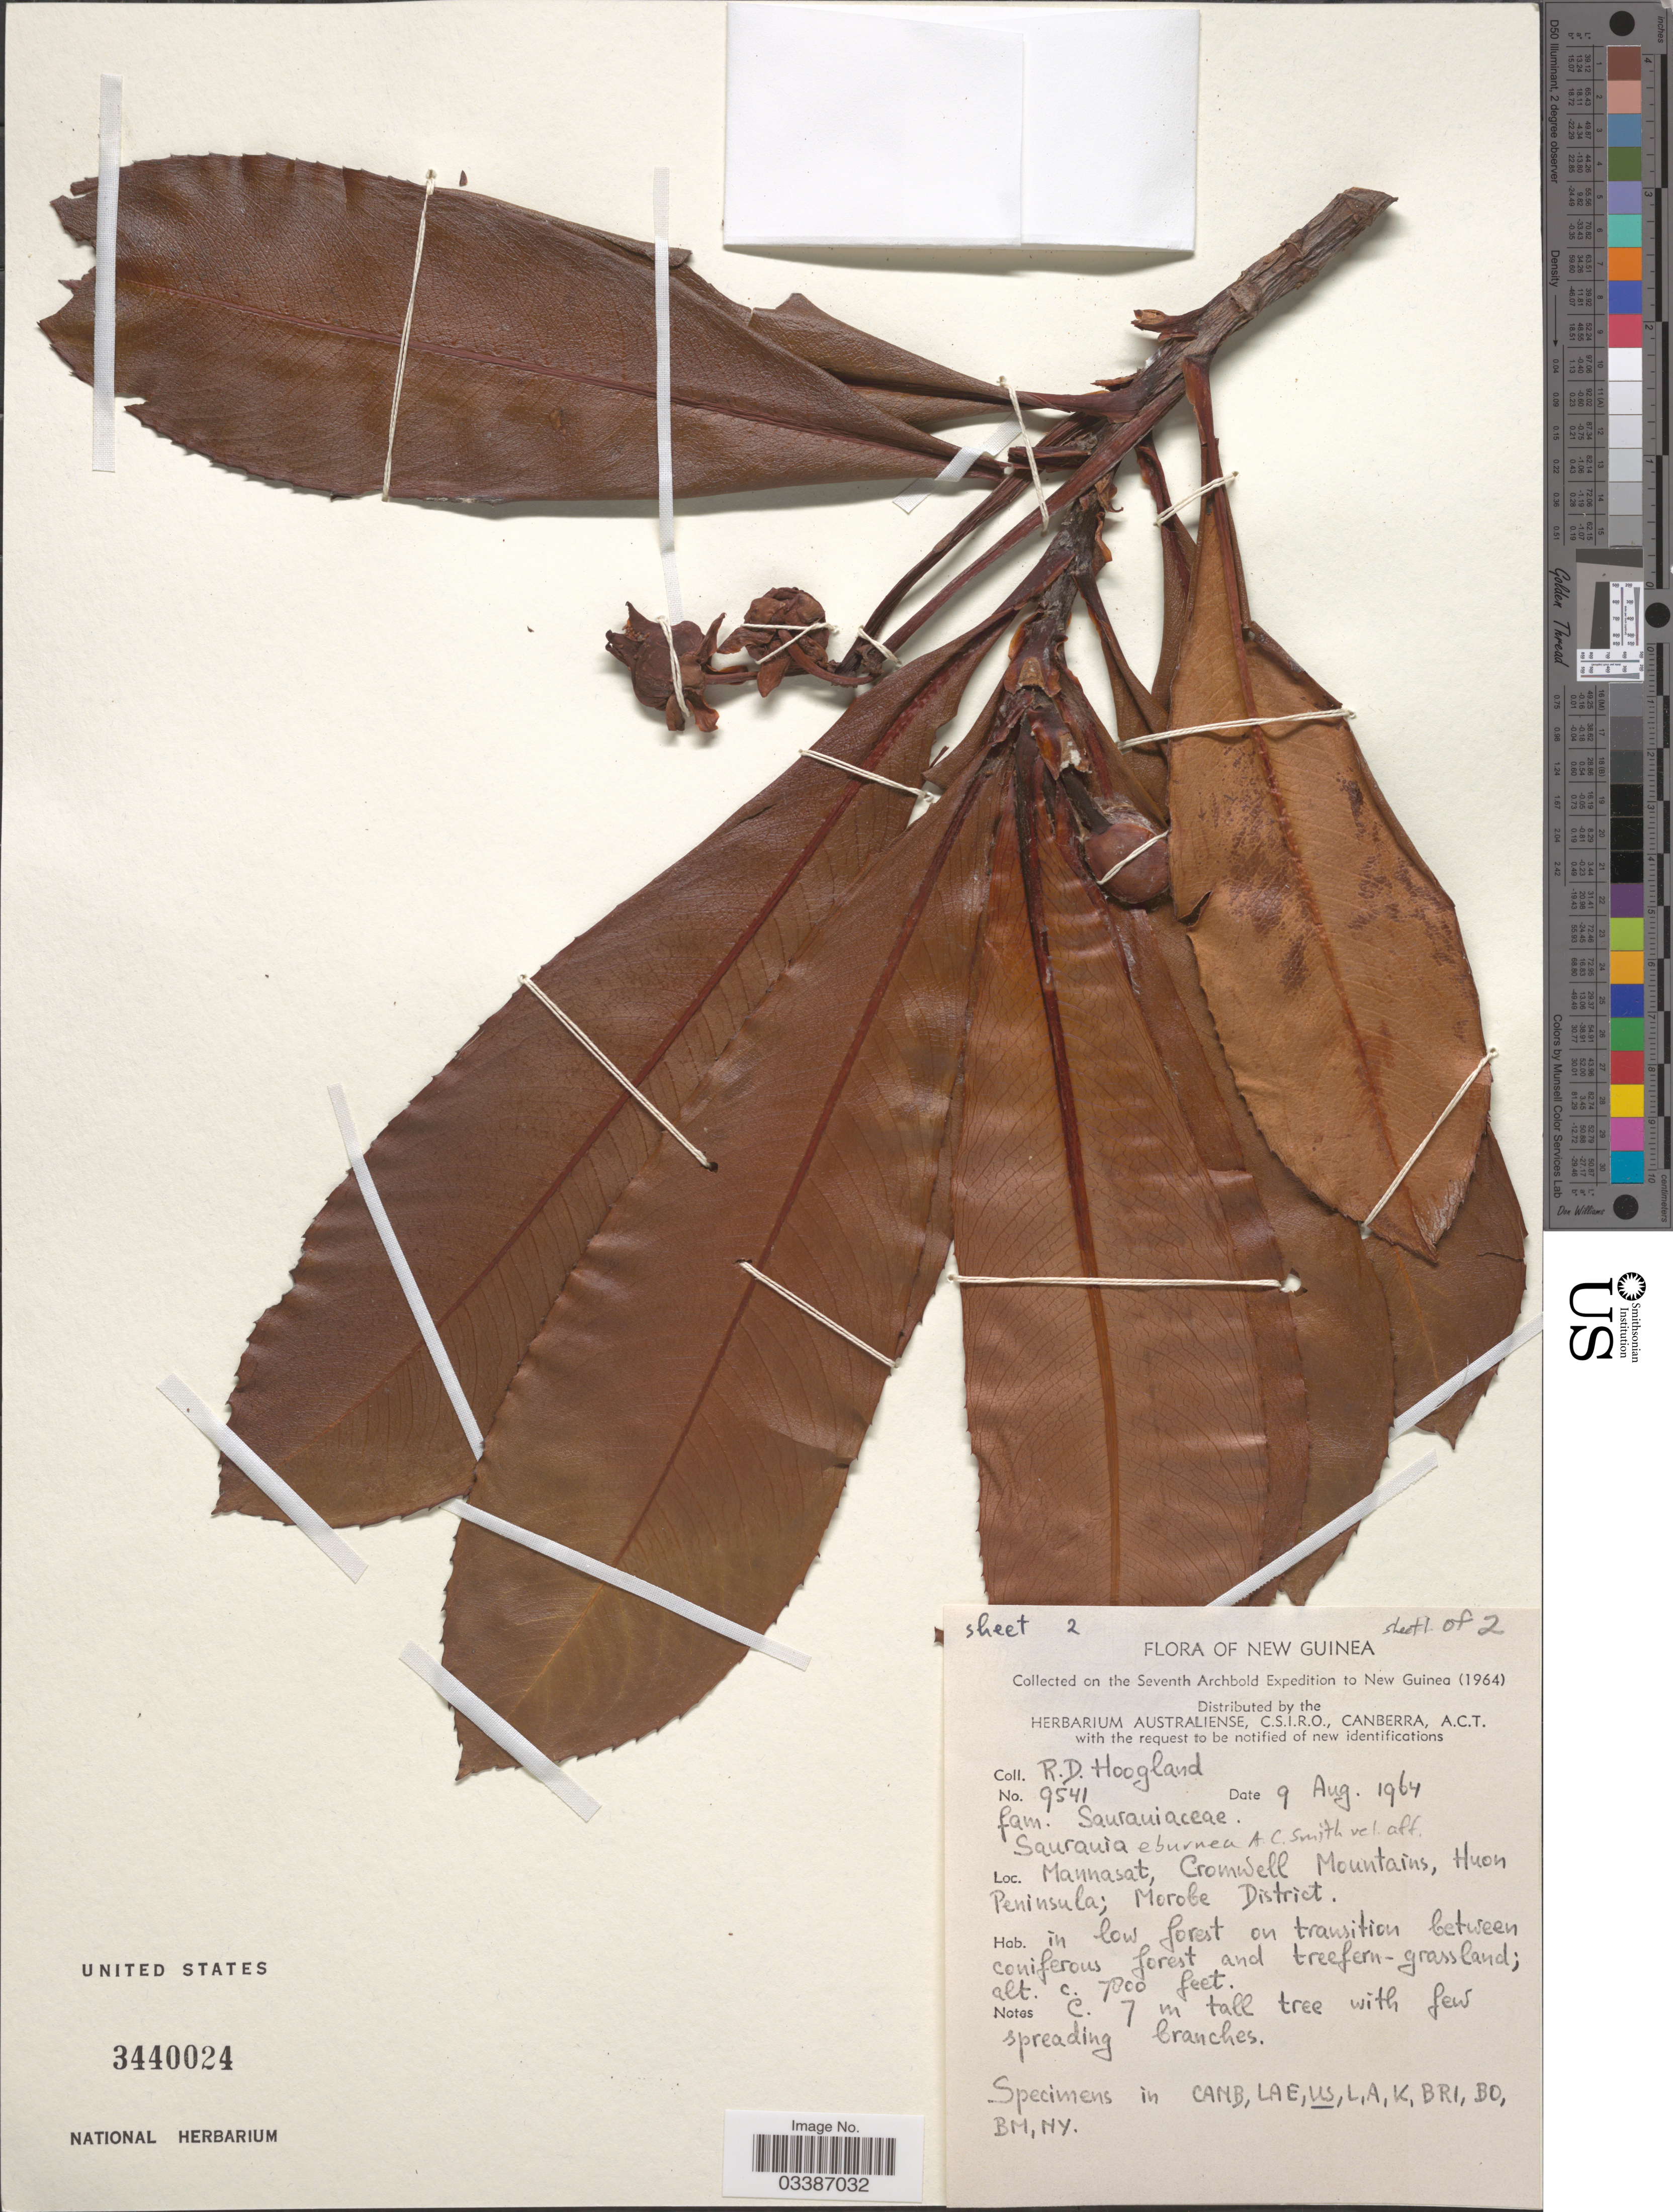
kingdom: Plantae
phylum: Tracheophyta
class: Magnoliopsida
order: Ericales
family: Actinidiaceae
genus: Saurauia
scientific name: Saurauia eburnea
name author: A.C. Sm.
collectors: R. D. Hoogland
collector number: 9541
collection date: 1964-08-09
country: Papua New Guinea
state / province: Morobe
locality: New Guinea. Mannasat, Cromwell Mountains, Huon Peninsula; Morobe District.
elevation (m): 2377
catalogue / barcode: US 3440024